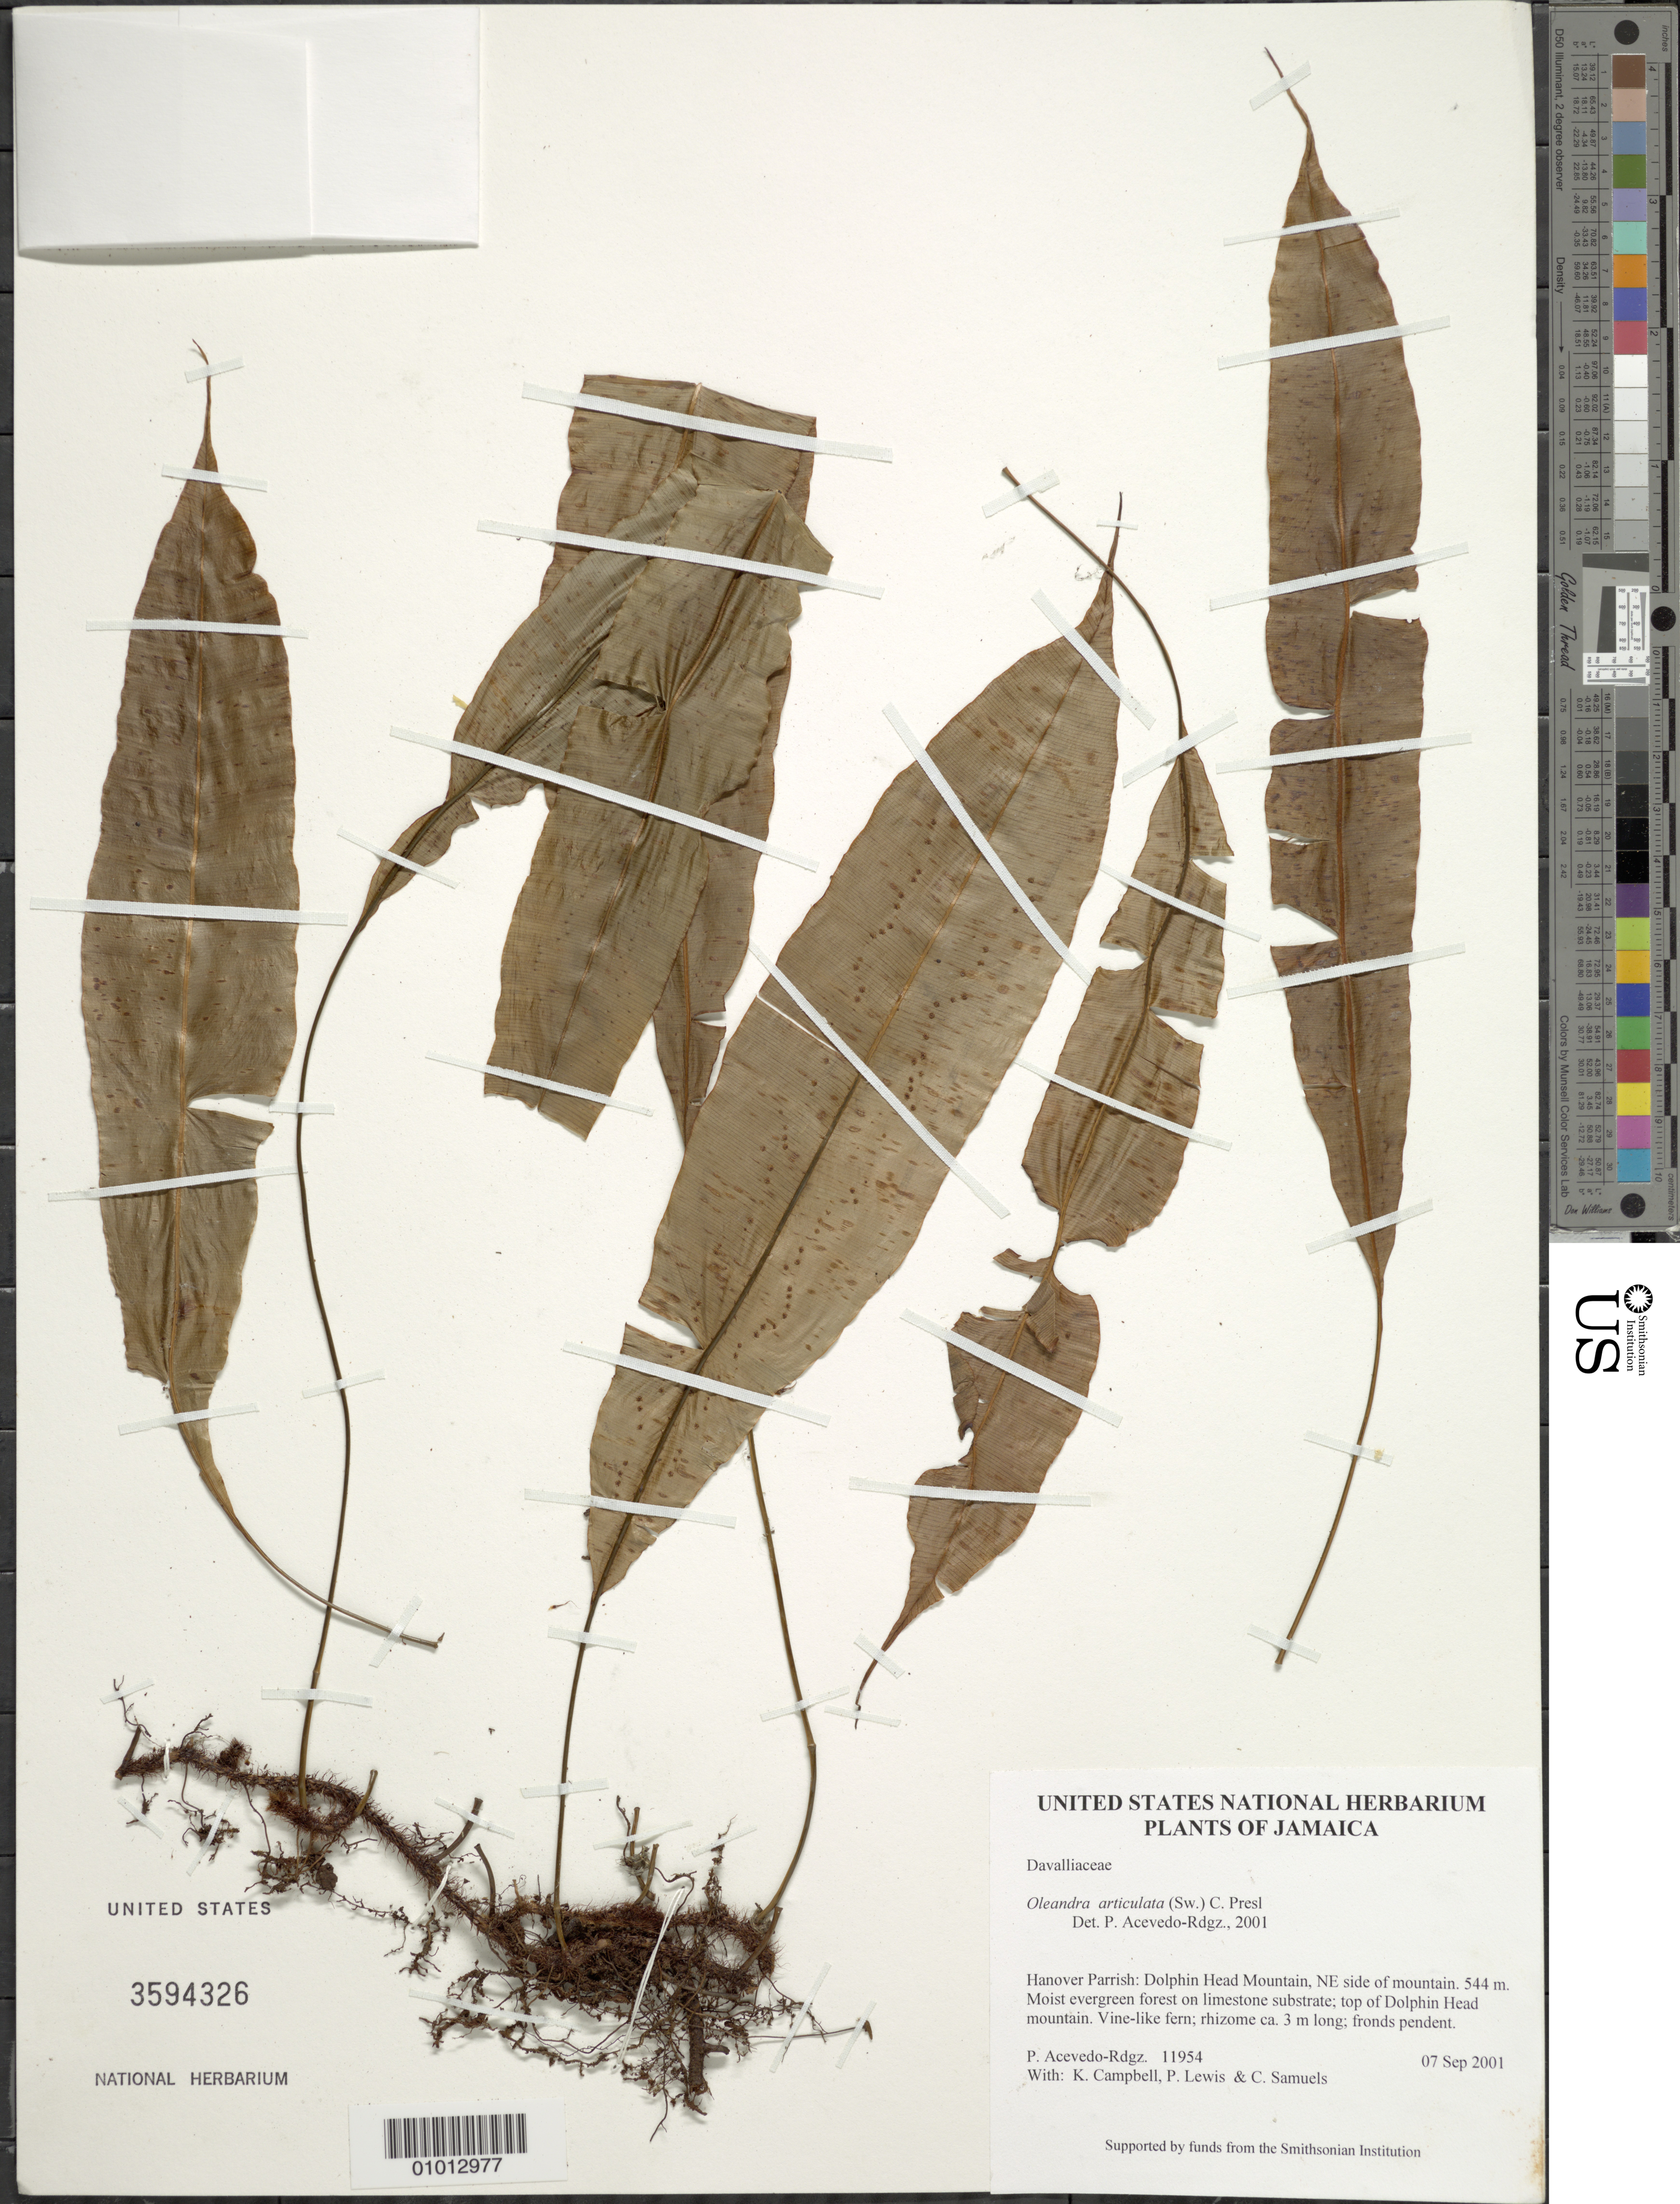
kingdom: Plantae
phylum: Tracheophyta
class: Polypodiopsida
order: Polypodiales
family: Oleandraceae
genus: Oleandra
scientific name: Oleandra articulata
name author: (Sw.) C. Presl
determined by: Acevedo-Rodríguez, P., (BOT), Smithsonian Institution - National Museum of Natural History (UNITED STATES)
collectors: P. Acevedo-Rodr., K. Campbell, P. Lewis & C. Samuels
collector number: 11954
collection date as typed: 07 Sep 2001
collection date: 2001-09-07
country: Jamaica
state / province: Hanover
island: Jamaica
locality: Hanover Parrish: Dolphin Head Mountain, NE side of mountain.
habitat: Moist evergreen forest on limestone substrate; top of Dolphin Head mountain.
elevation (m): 544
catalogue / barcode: US 3594326